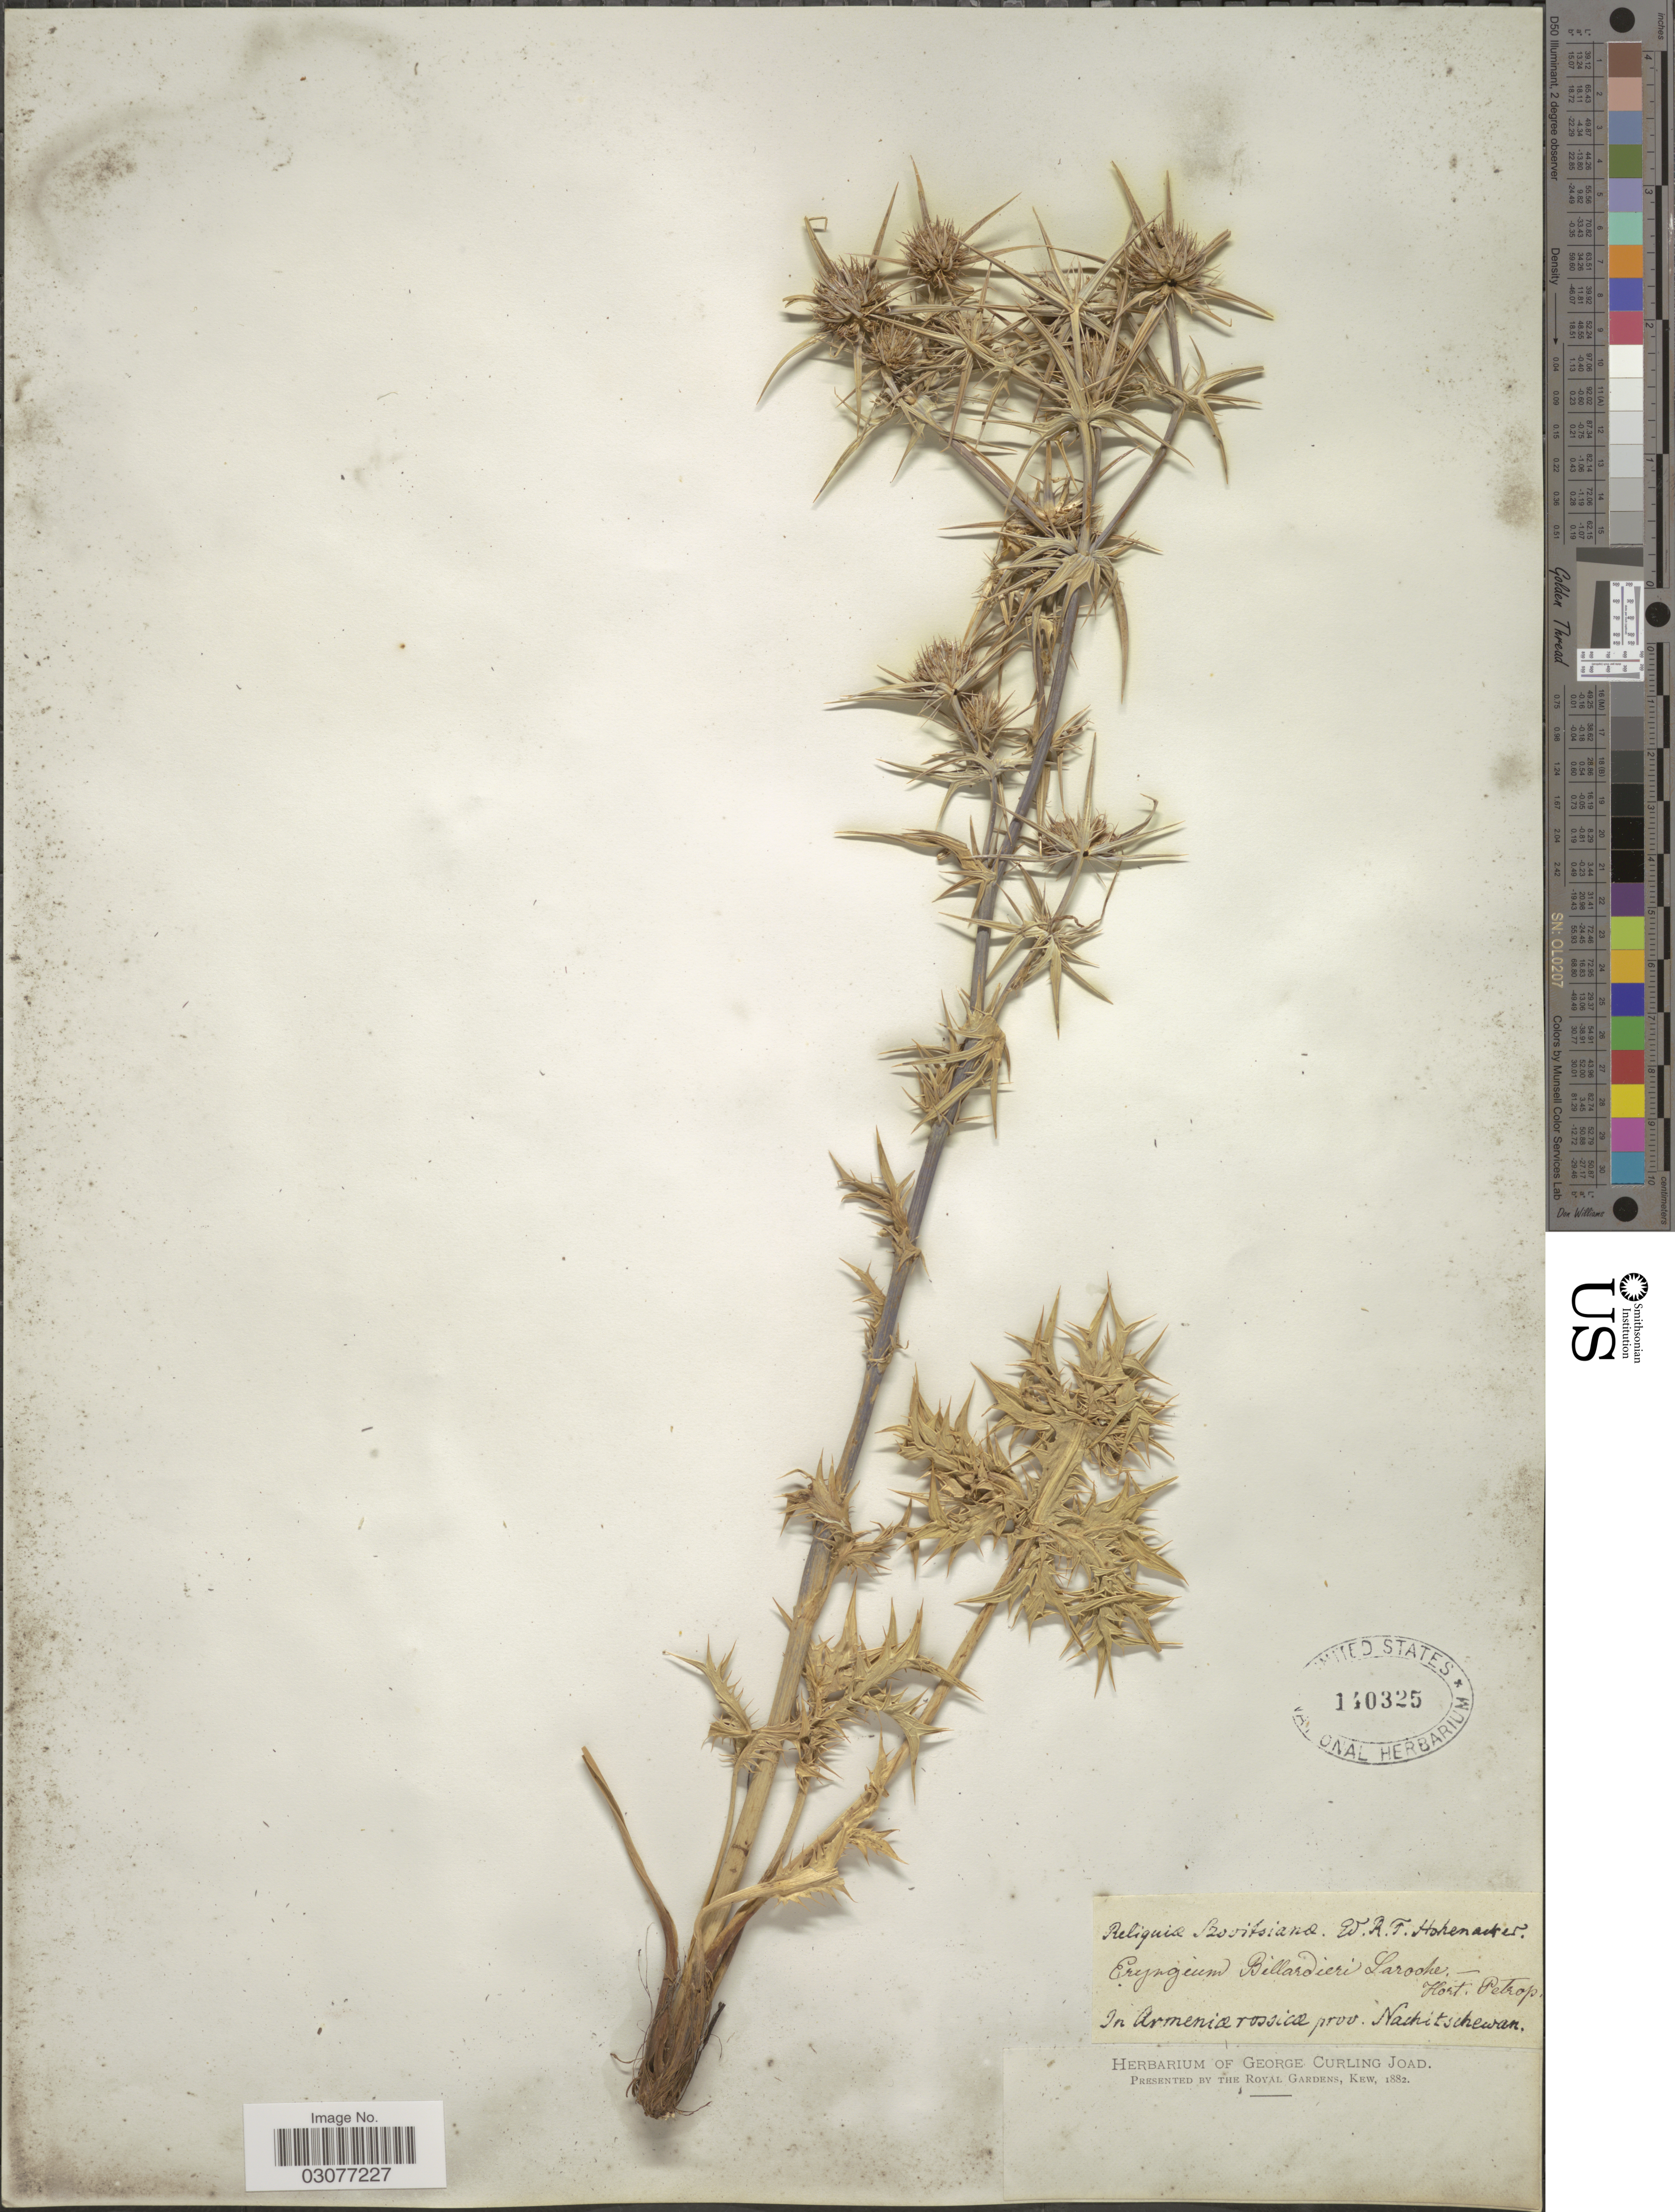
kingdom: Plantae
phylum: Tracheophyta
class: Magnoliopsida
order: Apiales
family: Apiaceae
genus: Eryngium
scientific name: Eryngium billardierei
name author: F. Delaroche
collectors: R. F. Hohenacker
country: Armenia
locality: In Armenia rossica prov. Nachitschewan.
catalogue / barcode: US 140325